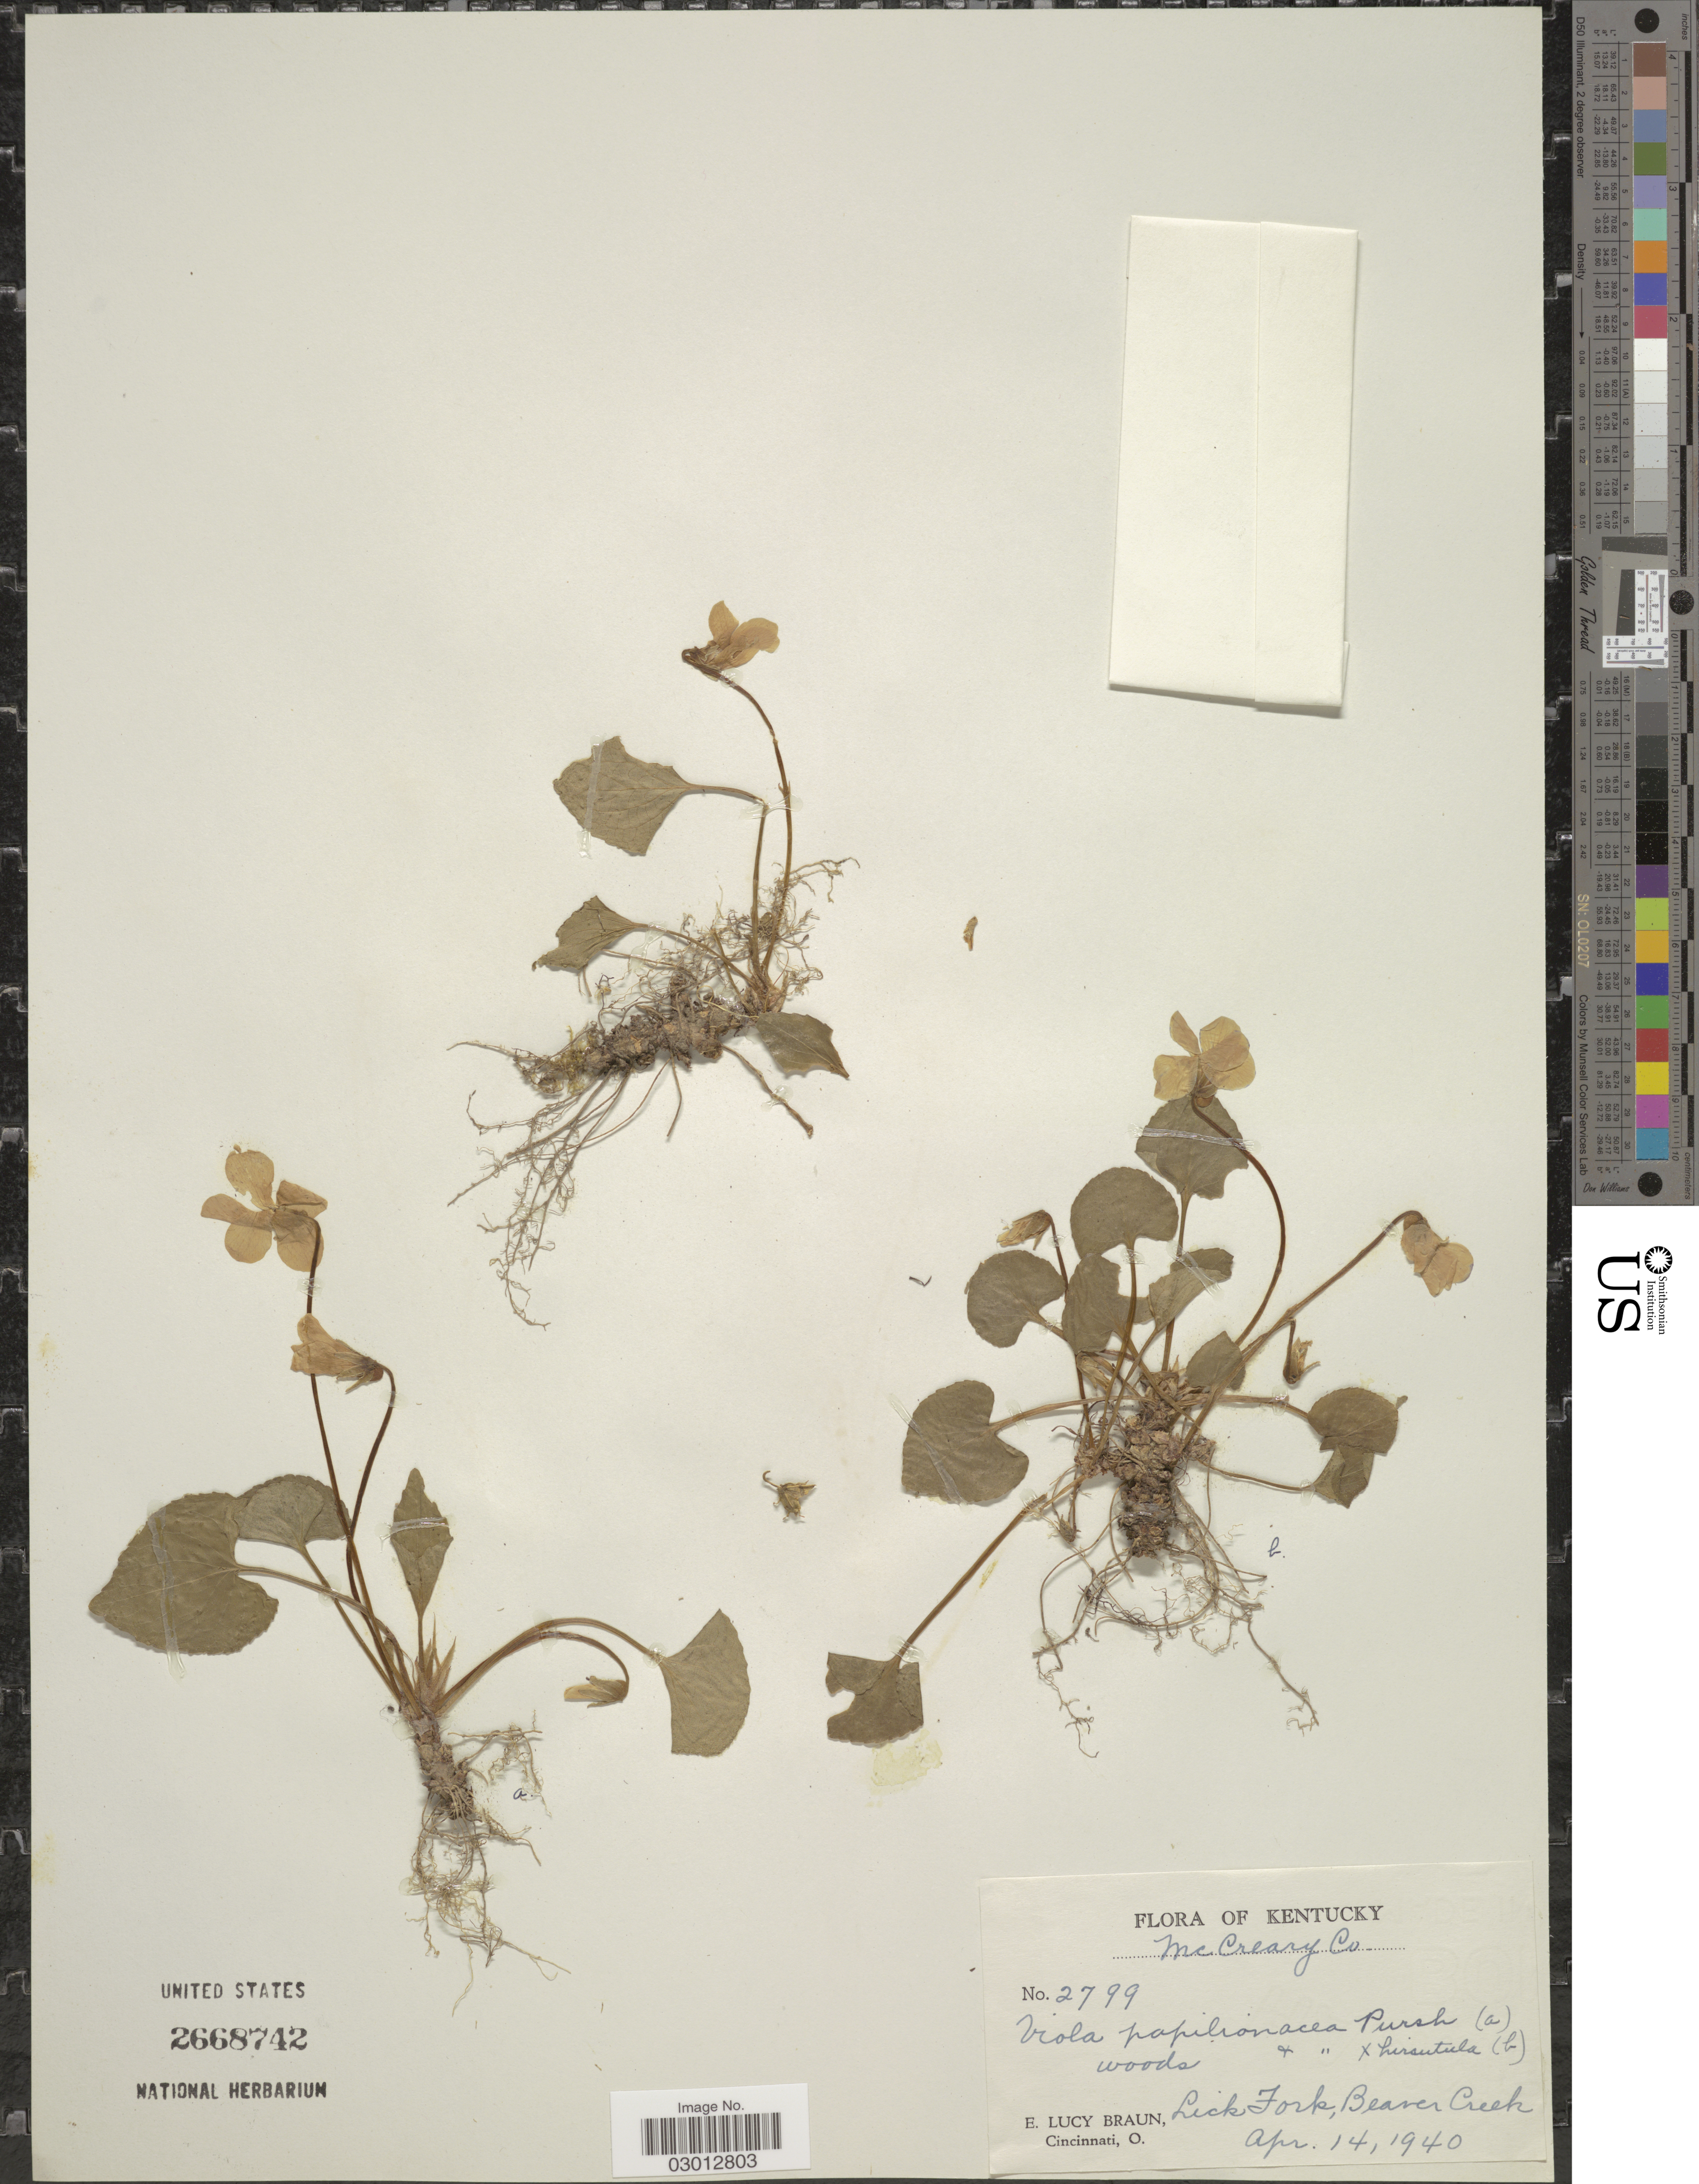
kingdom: Plantae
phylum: Tracheophyta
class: Magnoliopsida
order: Malpighiales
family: Violaceae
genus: Viola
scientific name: Viola papilionacea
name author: Pursh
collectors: E. L. Braun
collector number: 2799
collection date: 1940-04-14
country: United States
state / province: Kentucky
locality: McCreary Co. Lick Fork, Bearer Creek.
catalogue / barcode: US 2668742